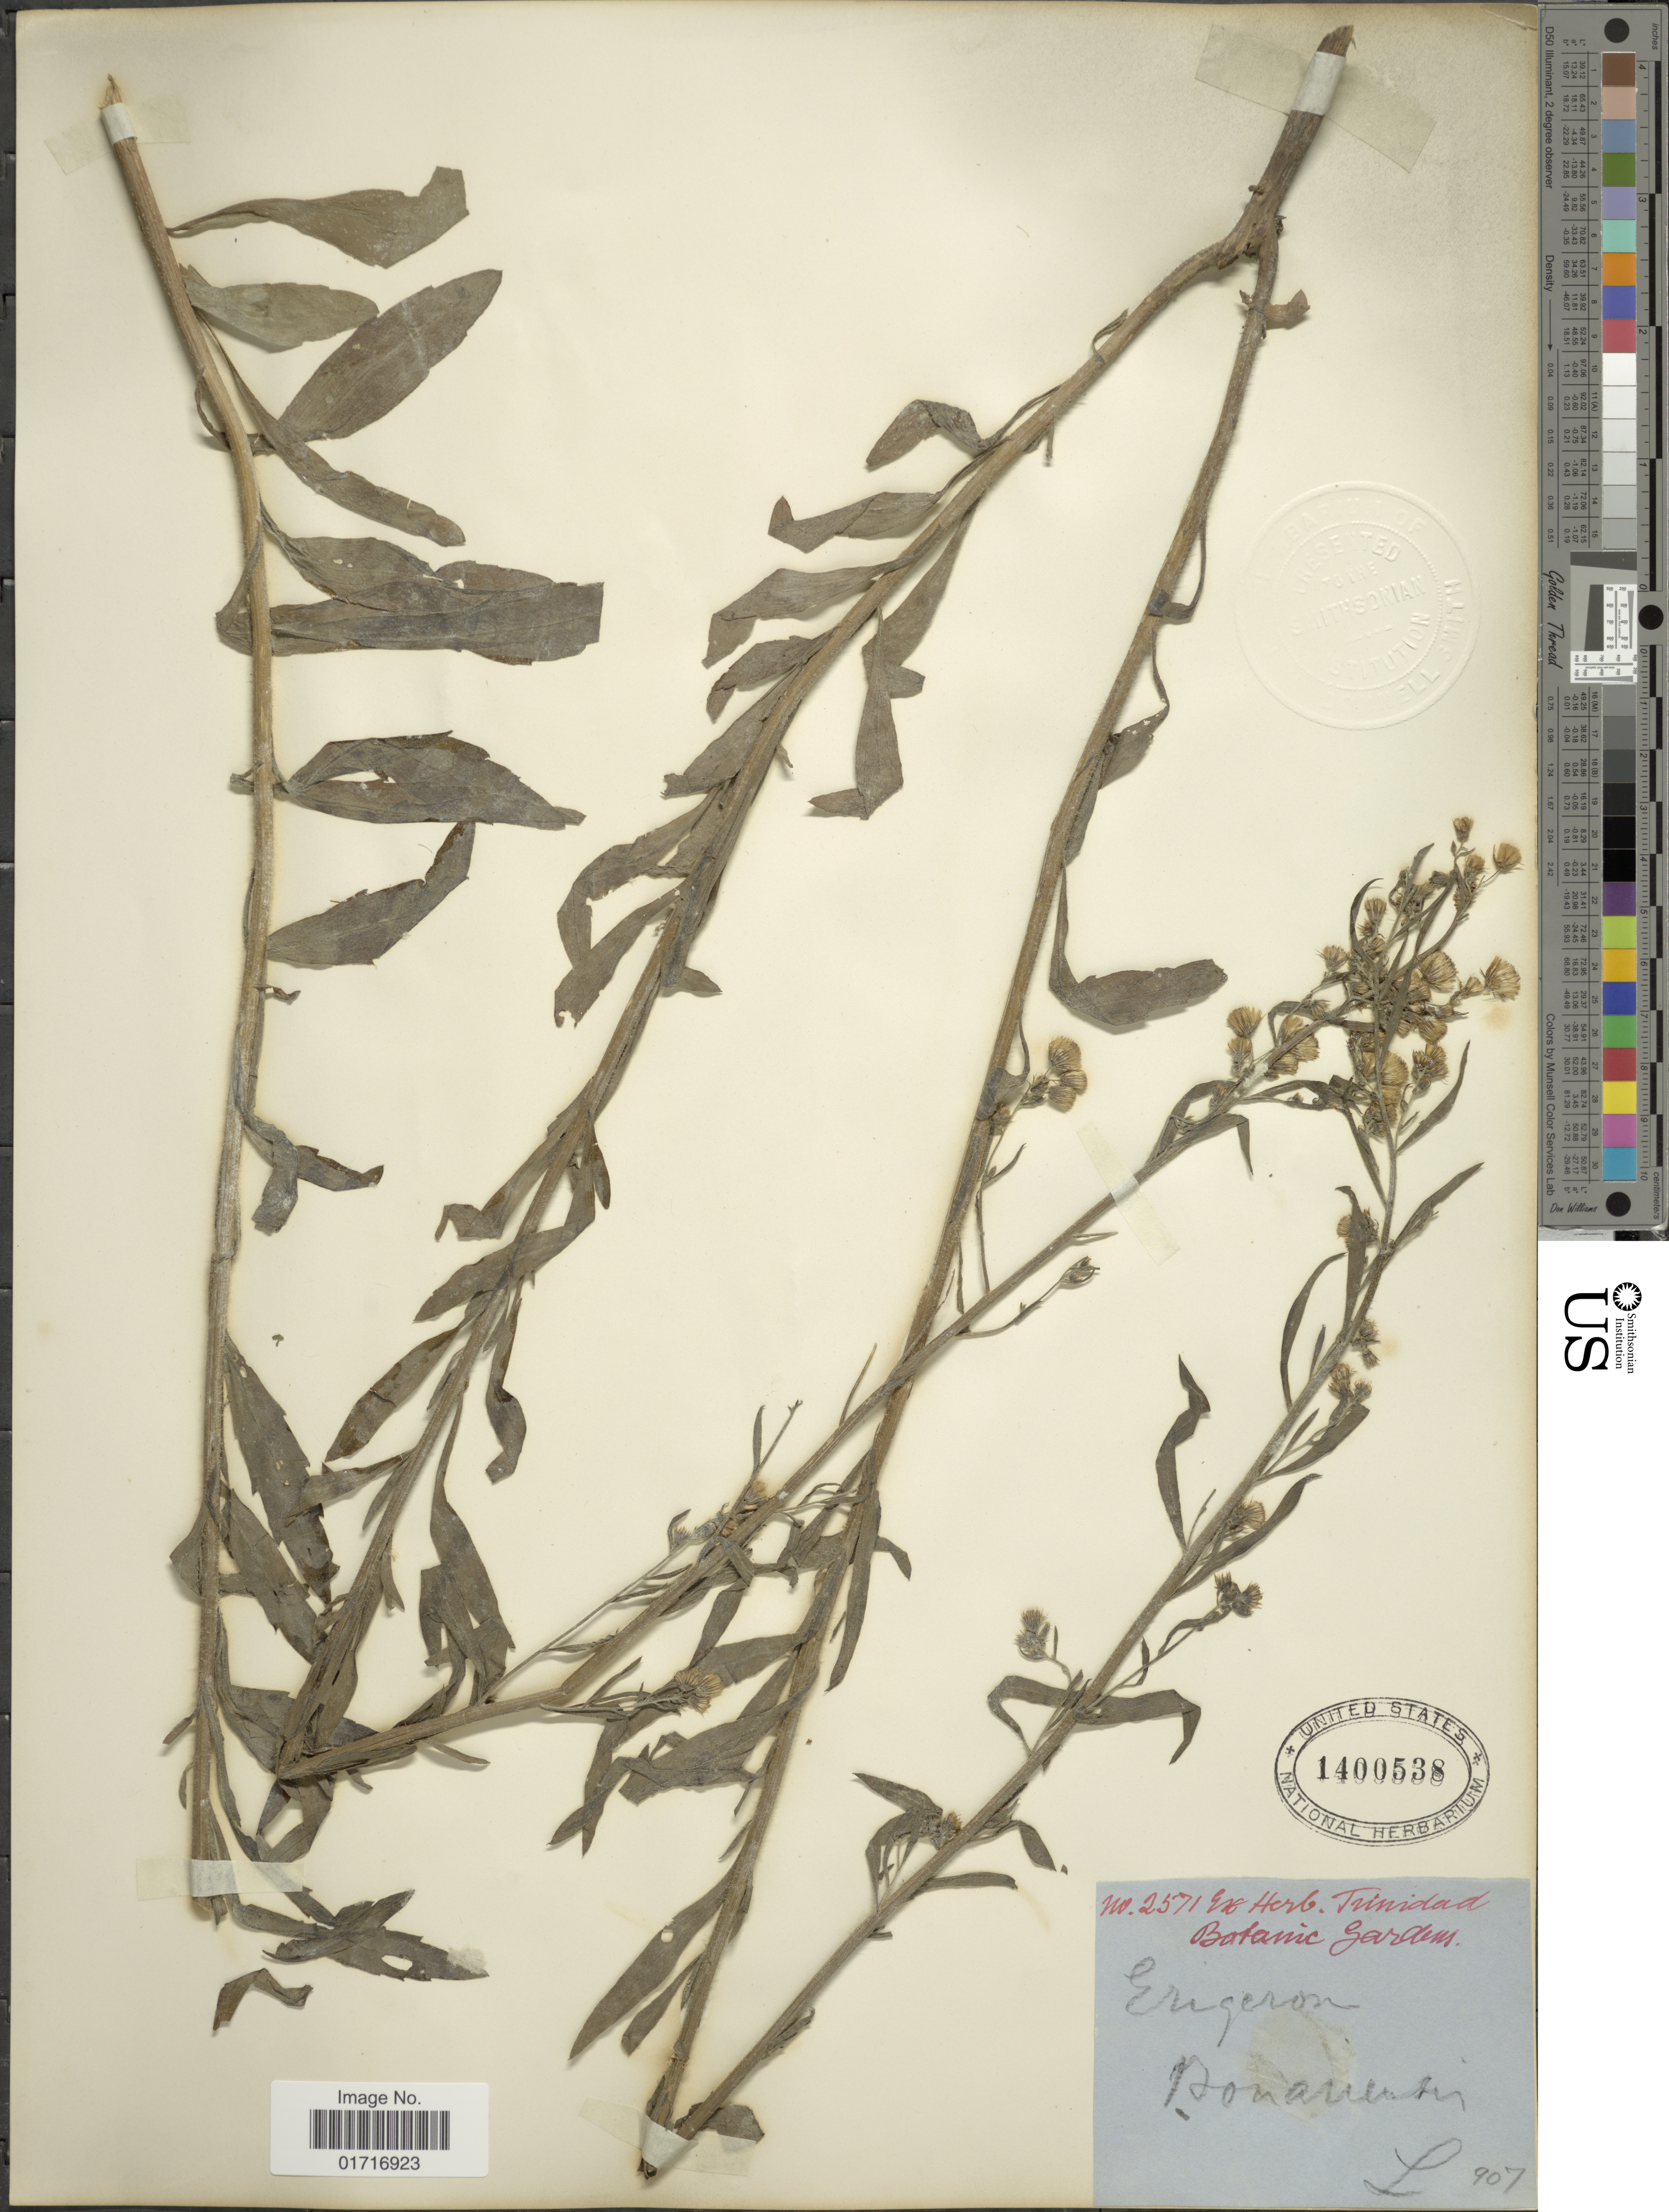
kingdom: Plantae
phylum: Tracheophyta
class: Magnoliopsida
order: Asterales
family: Asteraceae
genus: Conyza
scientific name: Conyza bonariensis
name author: (L.) Cronq.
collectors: ex herb. Bot. Gard. Trinidad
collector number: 2571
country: Trinidad and Tobago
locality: Bonan [illegible text]. [interpreted]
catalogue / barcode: US 1400538